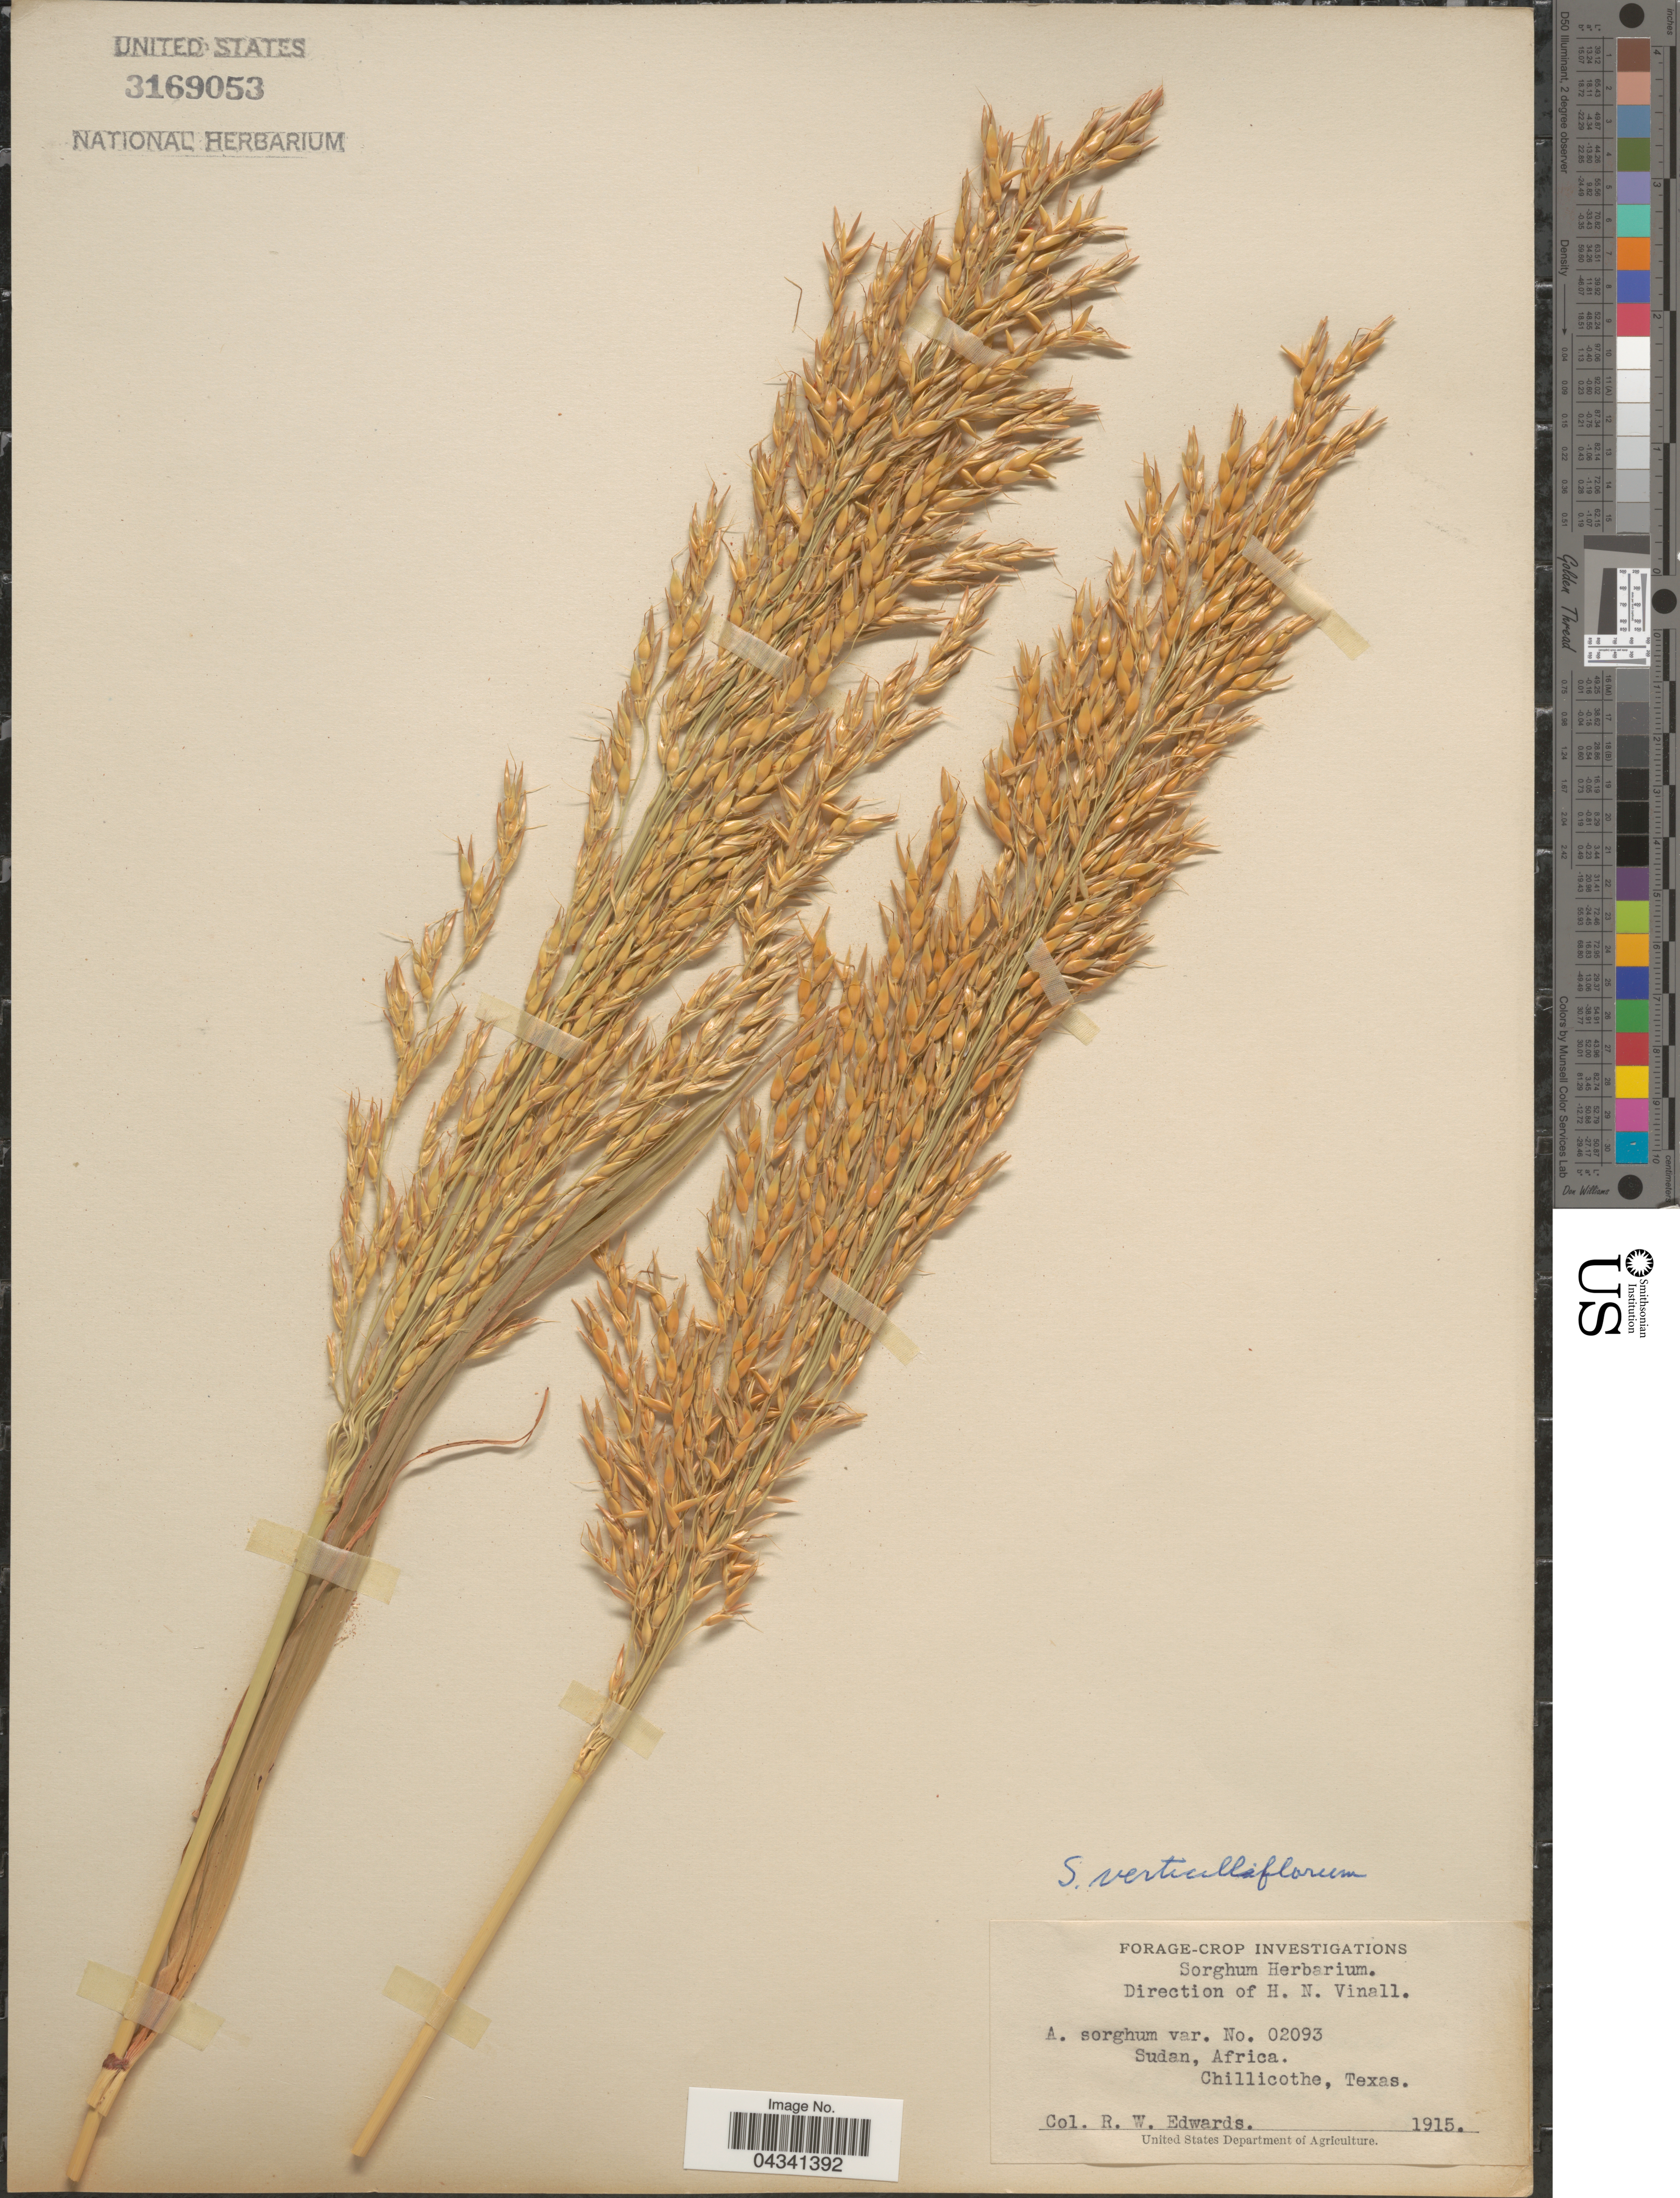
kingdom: Plantae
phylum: Tracheophyta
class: Liliopsida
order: Poales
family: Poaceae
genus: Sorghum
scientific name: Sorghum arundinaceum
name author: (Desv.) Stapf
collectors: R. Edwards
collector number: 02093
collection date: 1915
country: Sudan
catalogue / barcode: US 3169053